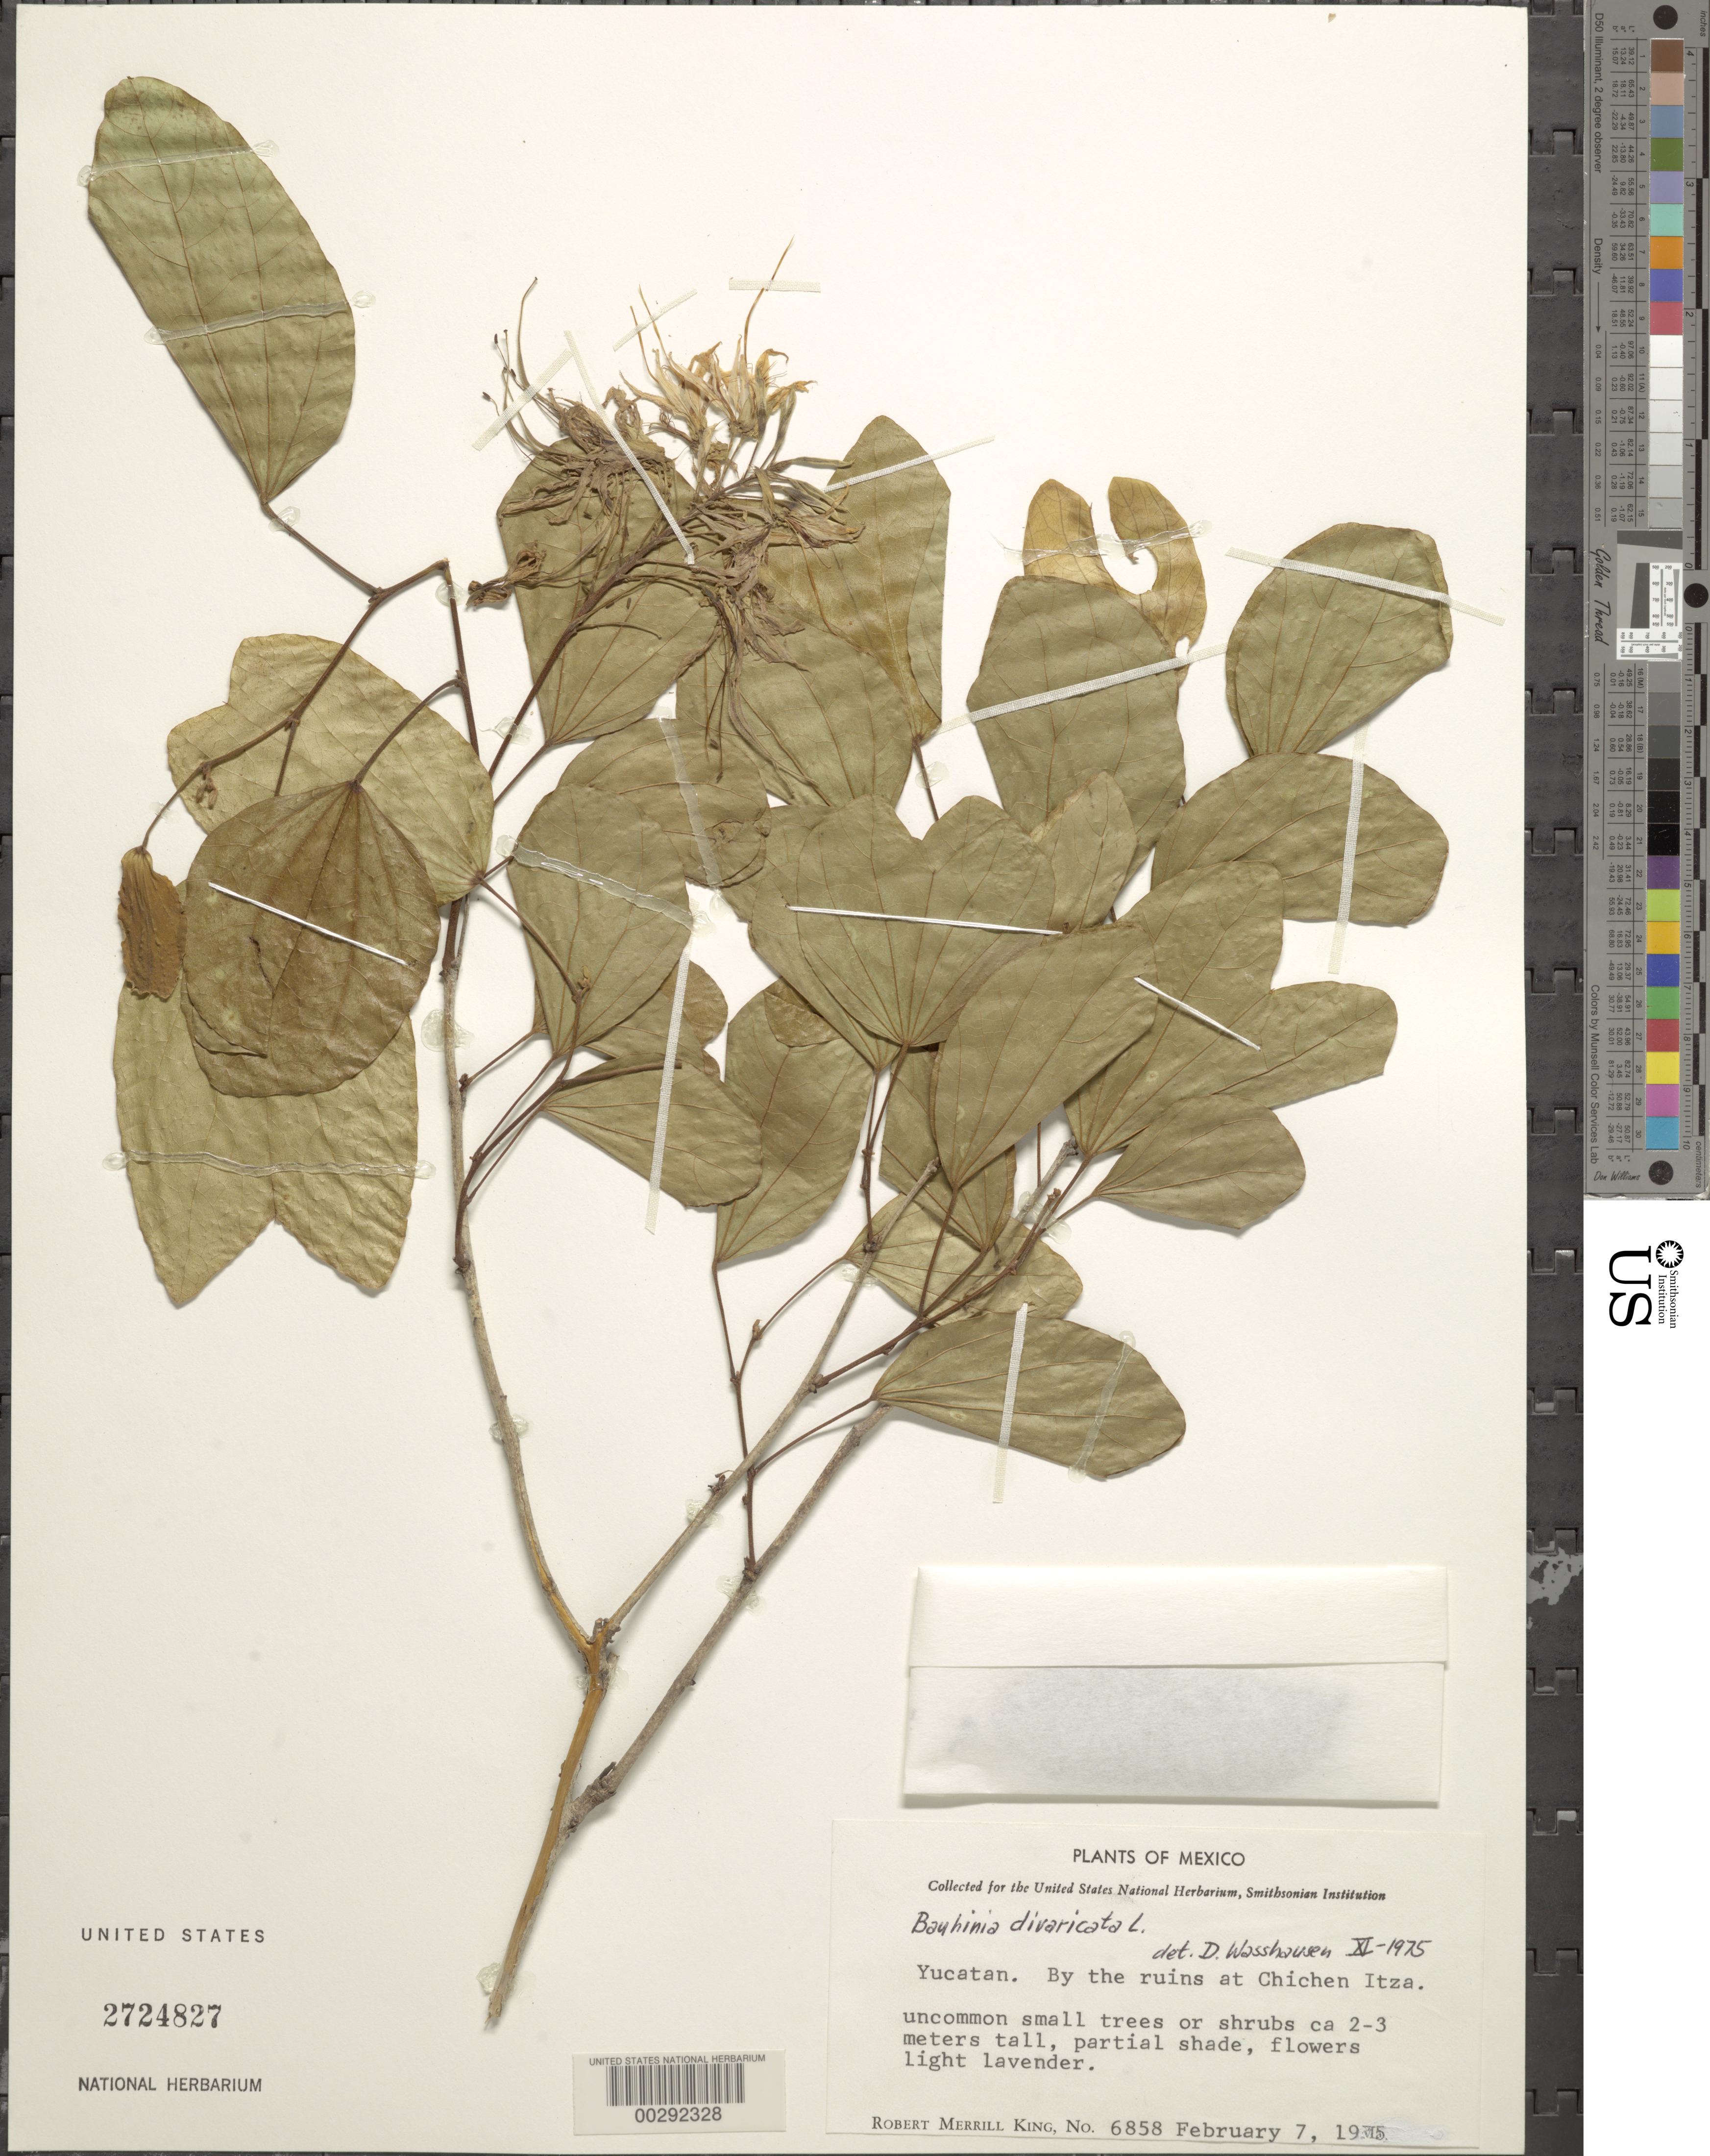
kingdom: Plantae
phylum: Tracheophyta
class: Magnoliopsida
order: Fabales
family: Fabaceae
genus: Bauhinia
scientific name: Bauhinia divaricata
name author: L.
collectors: R. M. King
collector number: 6858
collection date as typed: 07 Feb 1975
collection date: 1975-02-07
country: Mexico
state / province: Yucatán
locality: By the ruins of chichen itza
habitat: Partial shade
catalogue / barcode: US 2724827